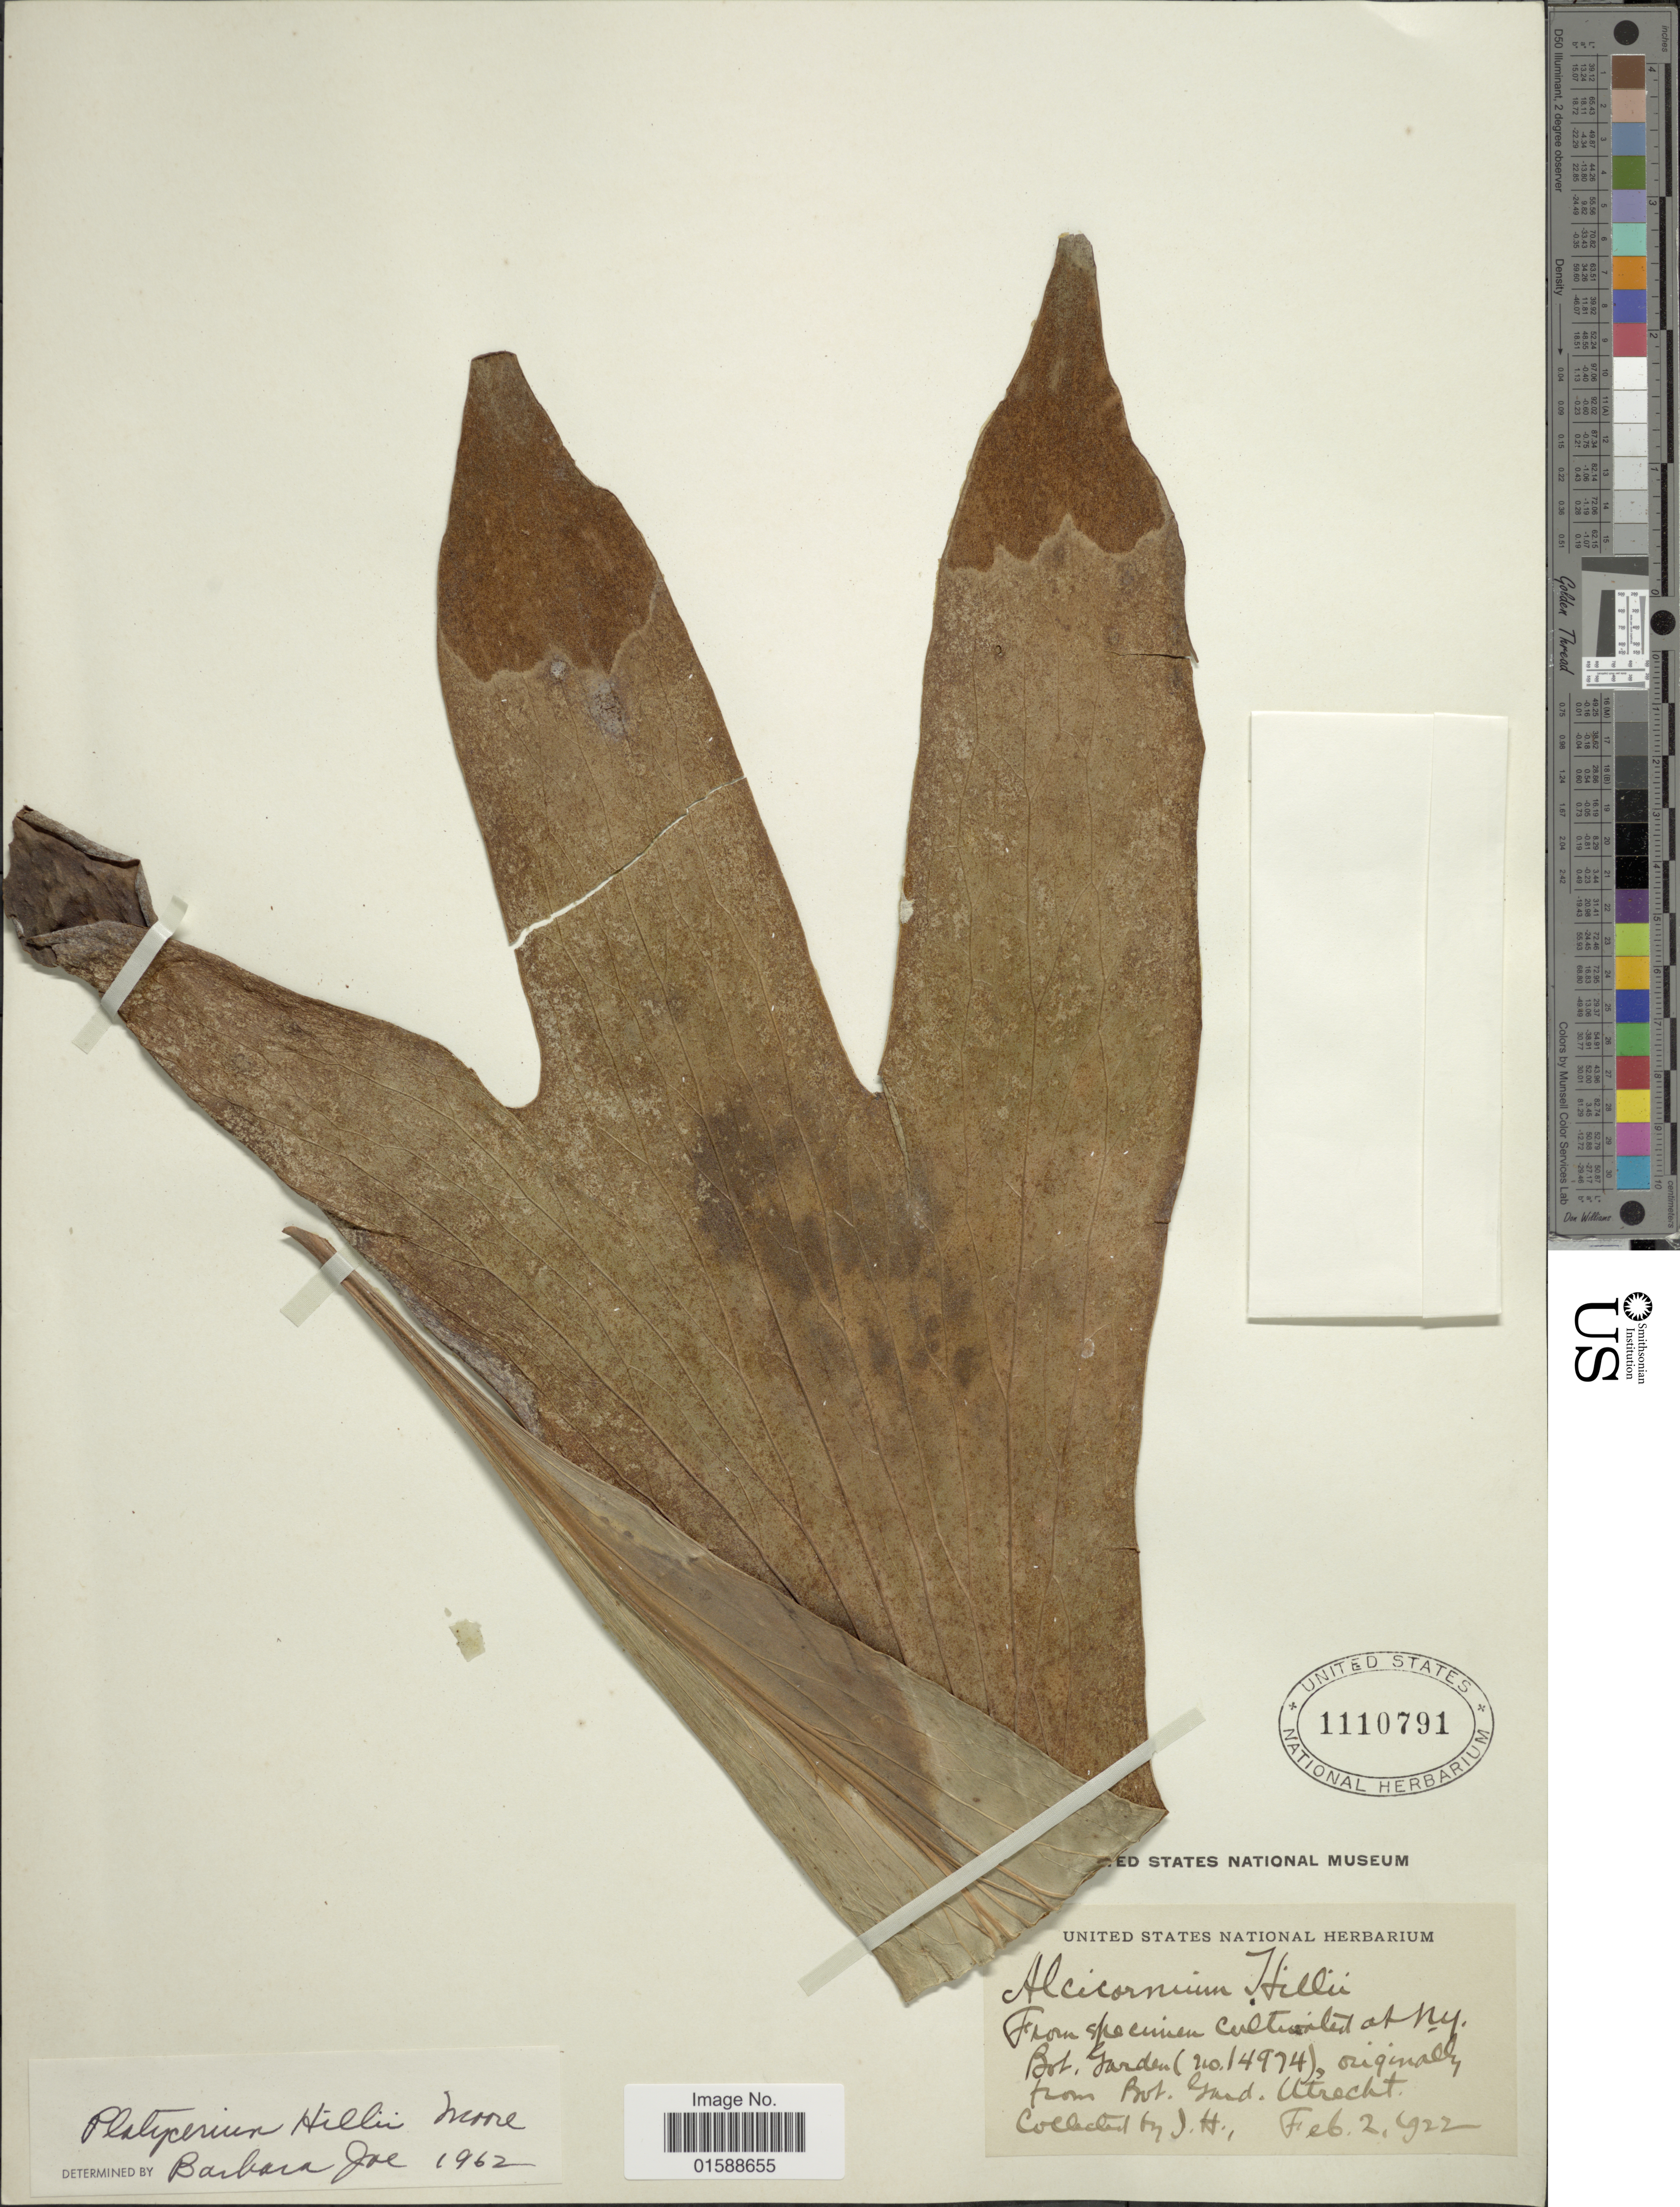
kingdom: Plantae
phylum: Tracheophyta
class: Polypodiopsida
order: Polypodiales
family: Polypodiaceae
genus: Platycerium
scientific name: Platycerium hillii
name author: L.B. Moore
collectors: J. H.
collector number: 14974*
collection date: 1922-02-02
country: United States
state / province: New York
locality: N. Y. Bot. Garden, originally from Bot. Gard. Utrecht [unsure placement]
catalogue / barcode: US 1110791